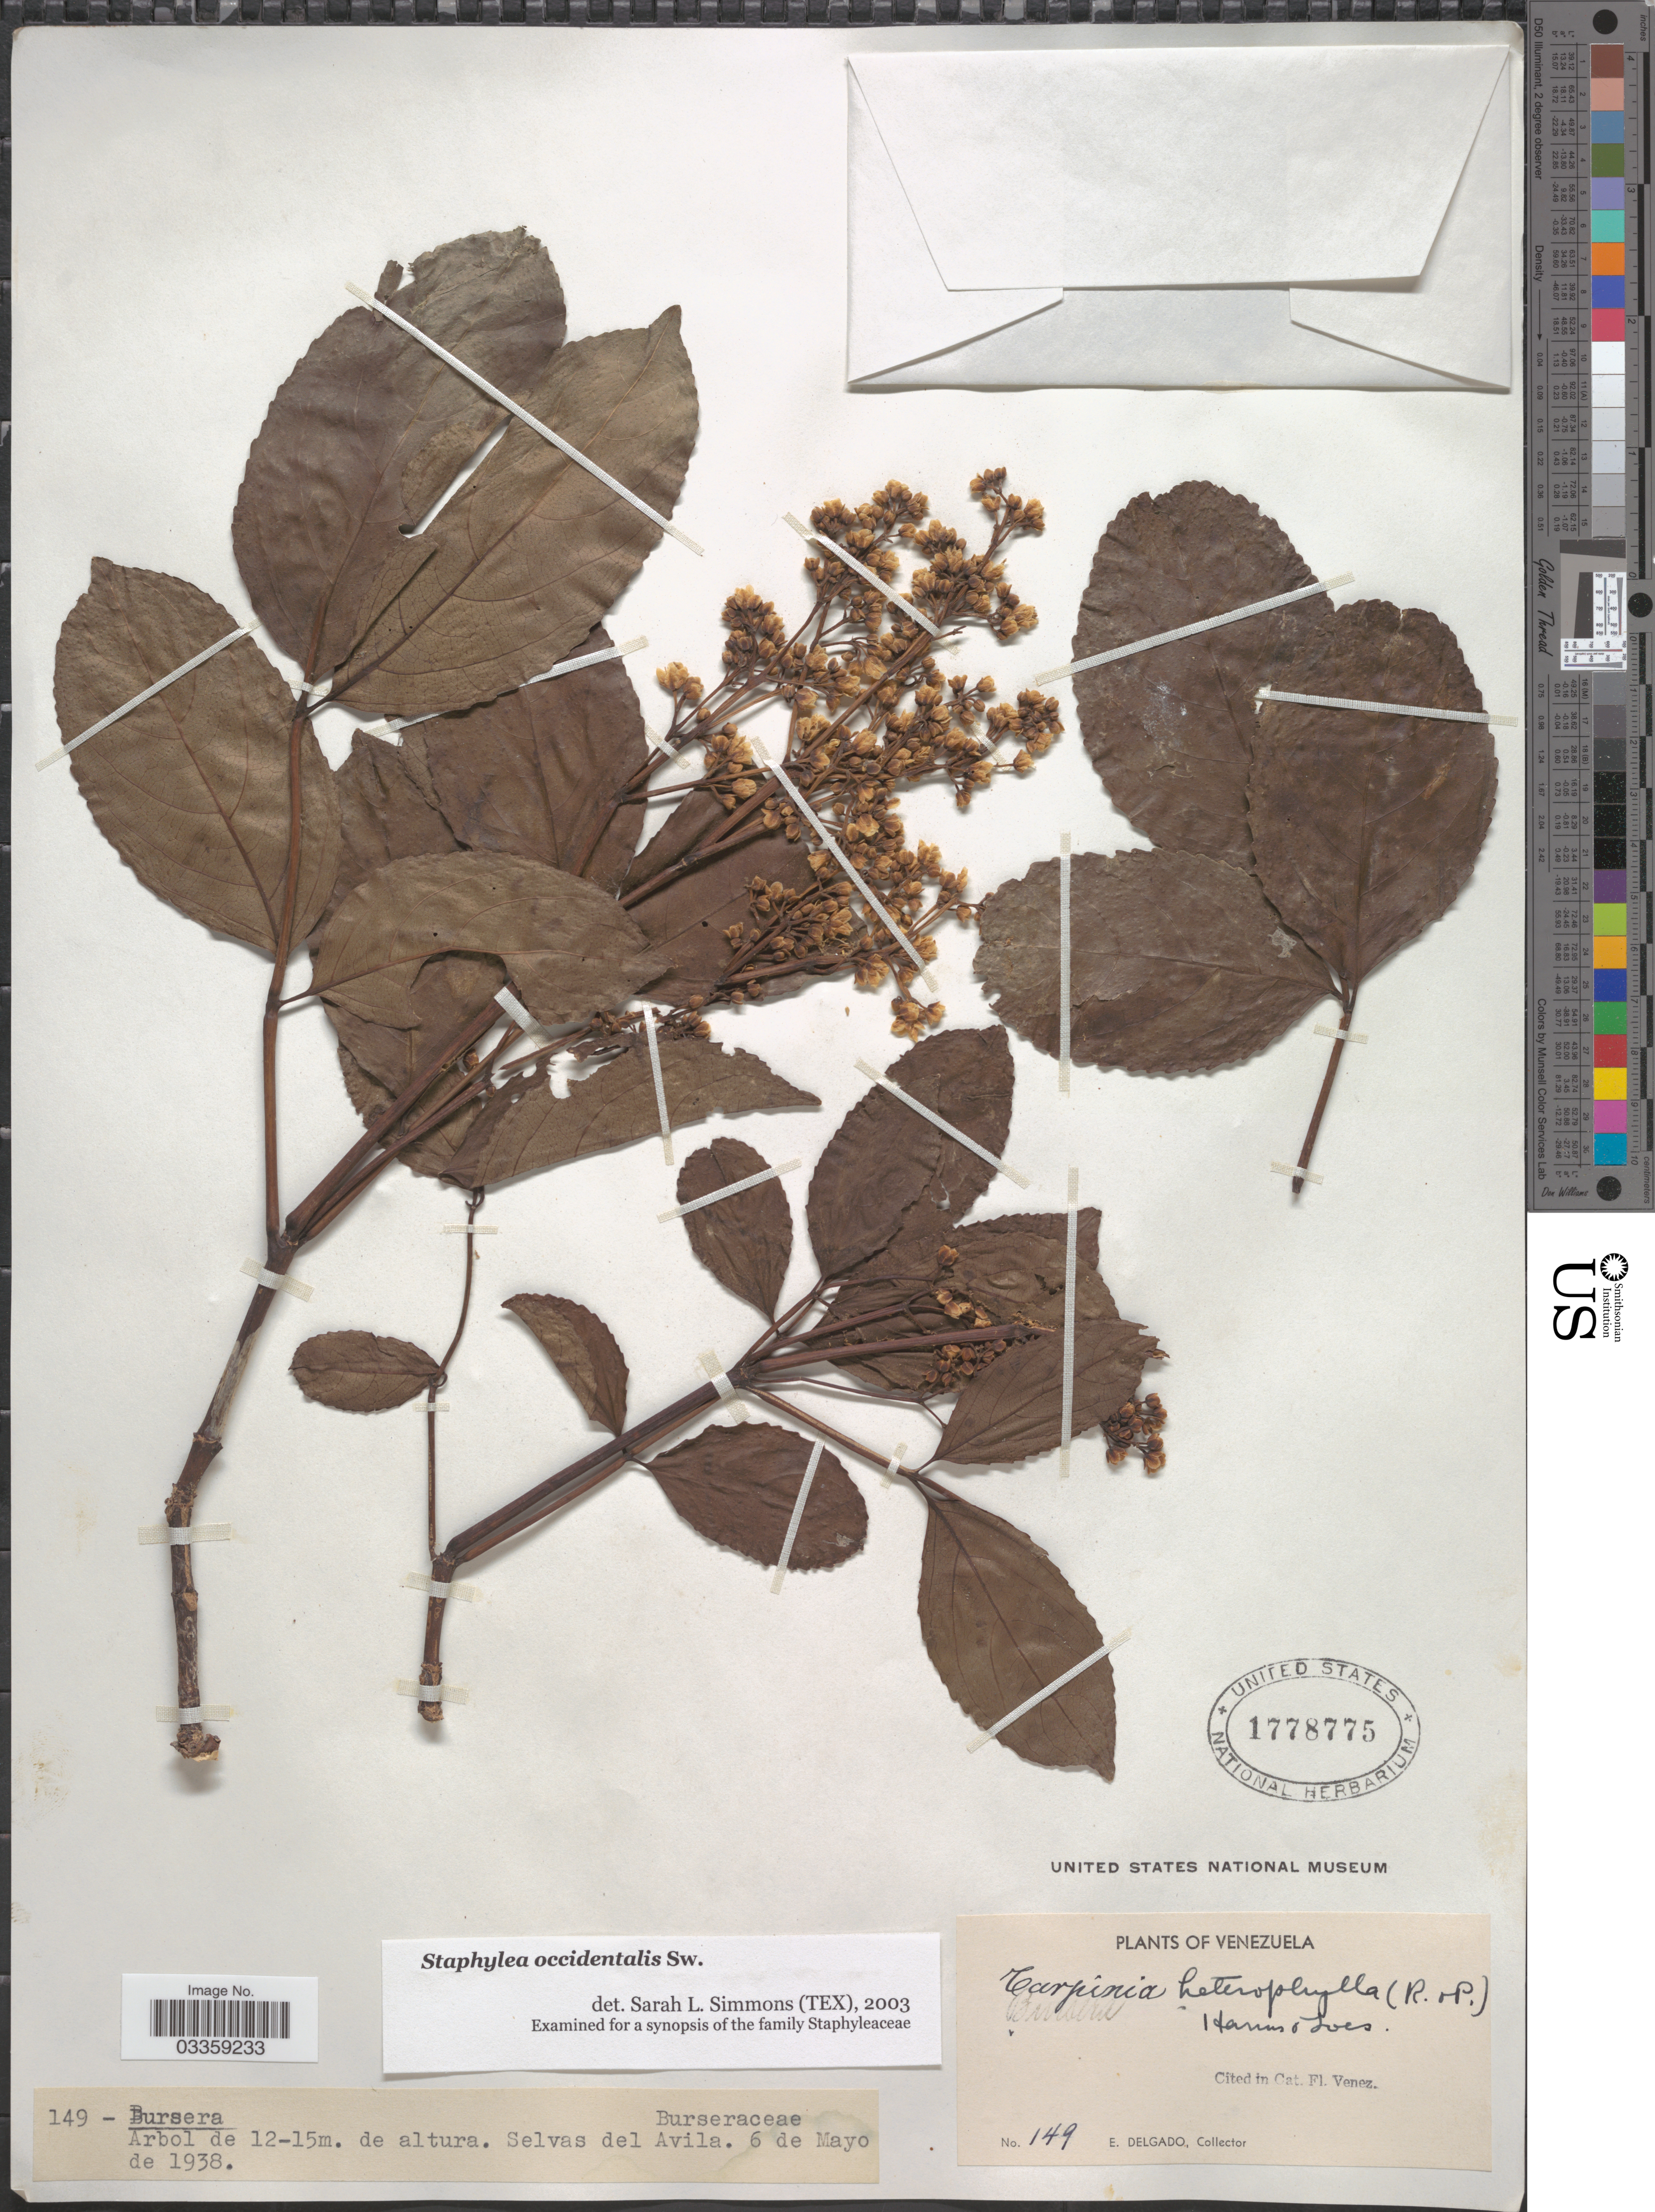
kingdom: Plantae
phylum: Tracheophyta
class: Magnoliopsida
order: Crossosomatales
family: Staphyleaceae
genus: Turpinia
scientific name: Turpinia occidentalis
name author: (Sw.) G. Don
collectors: E. Delgado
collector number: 149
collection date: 1938-05-06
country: Venezuela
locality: Selvas del Avila.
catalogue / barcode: US 1778775